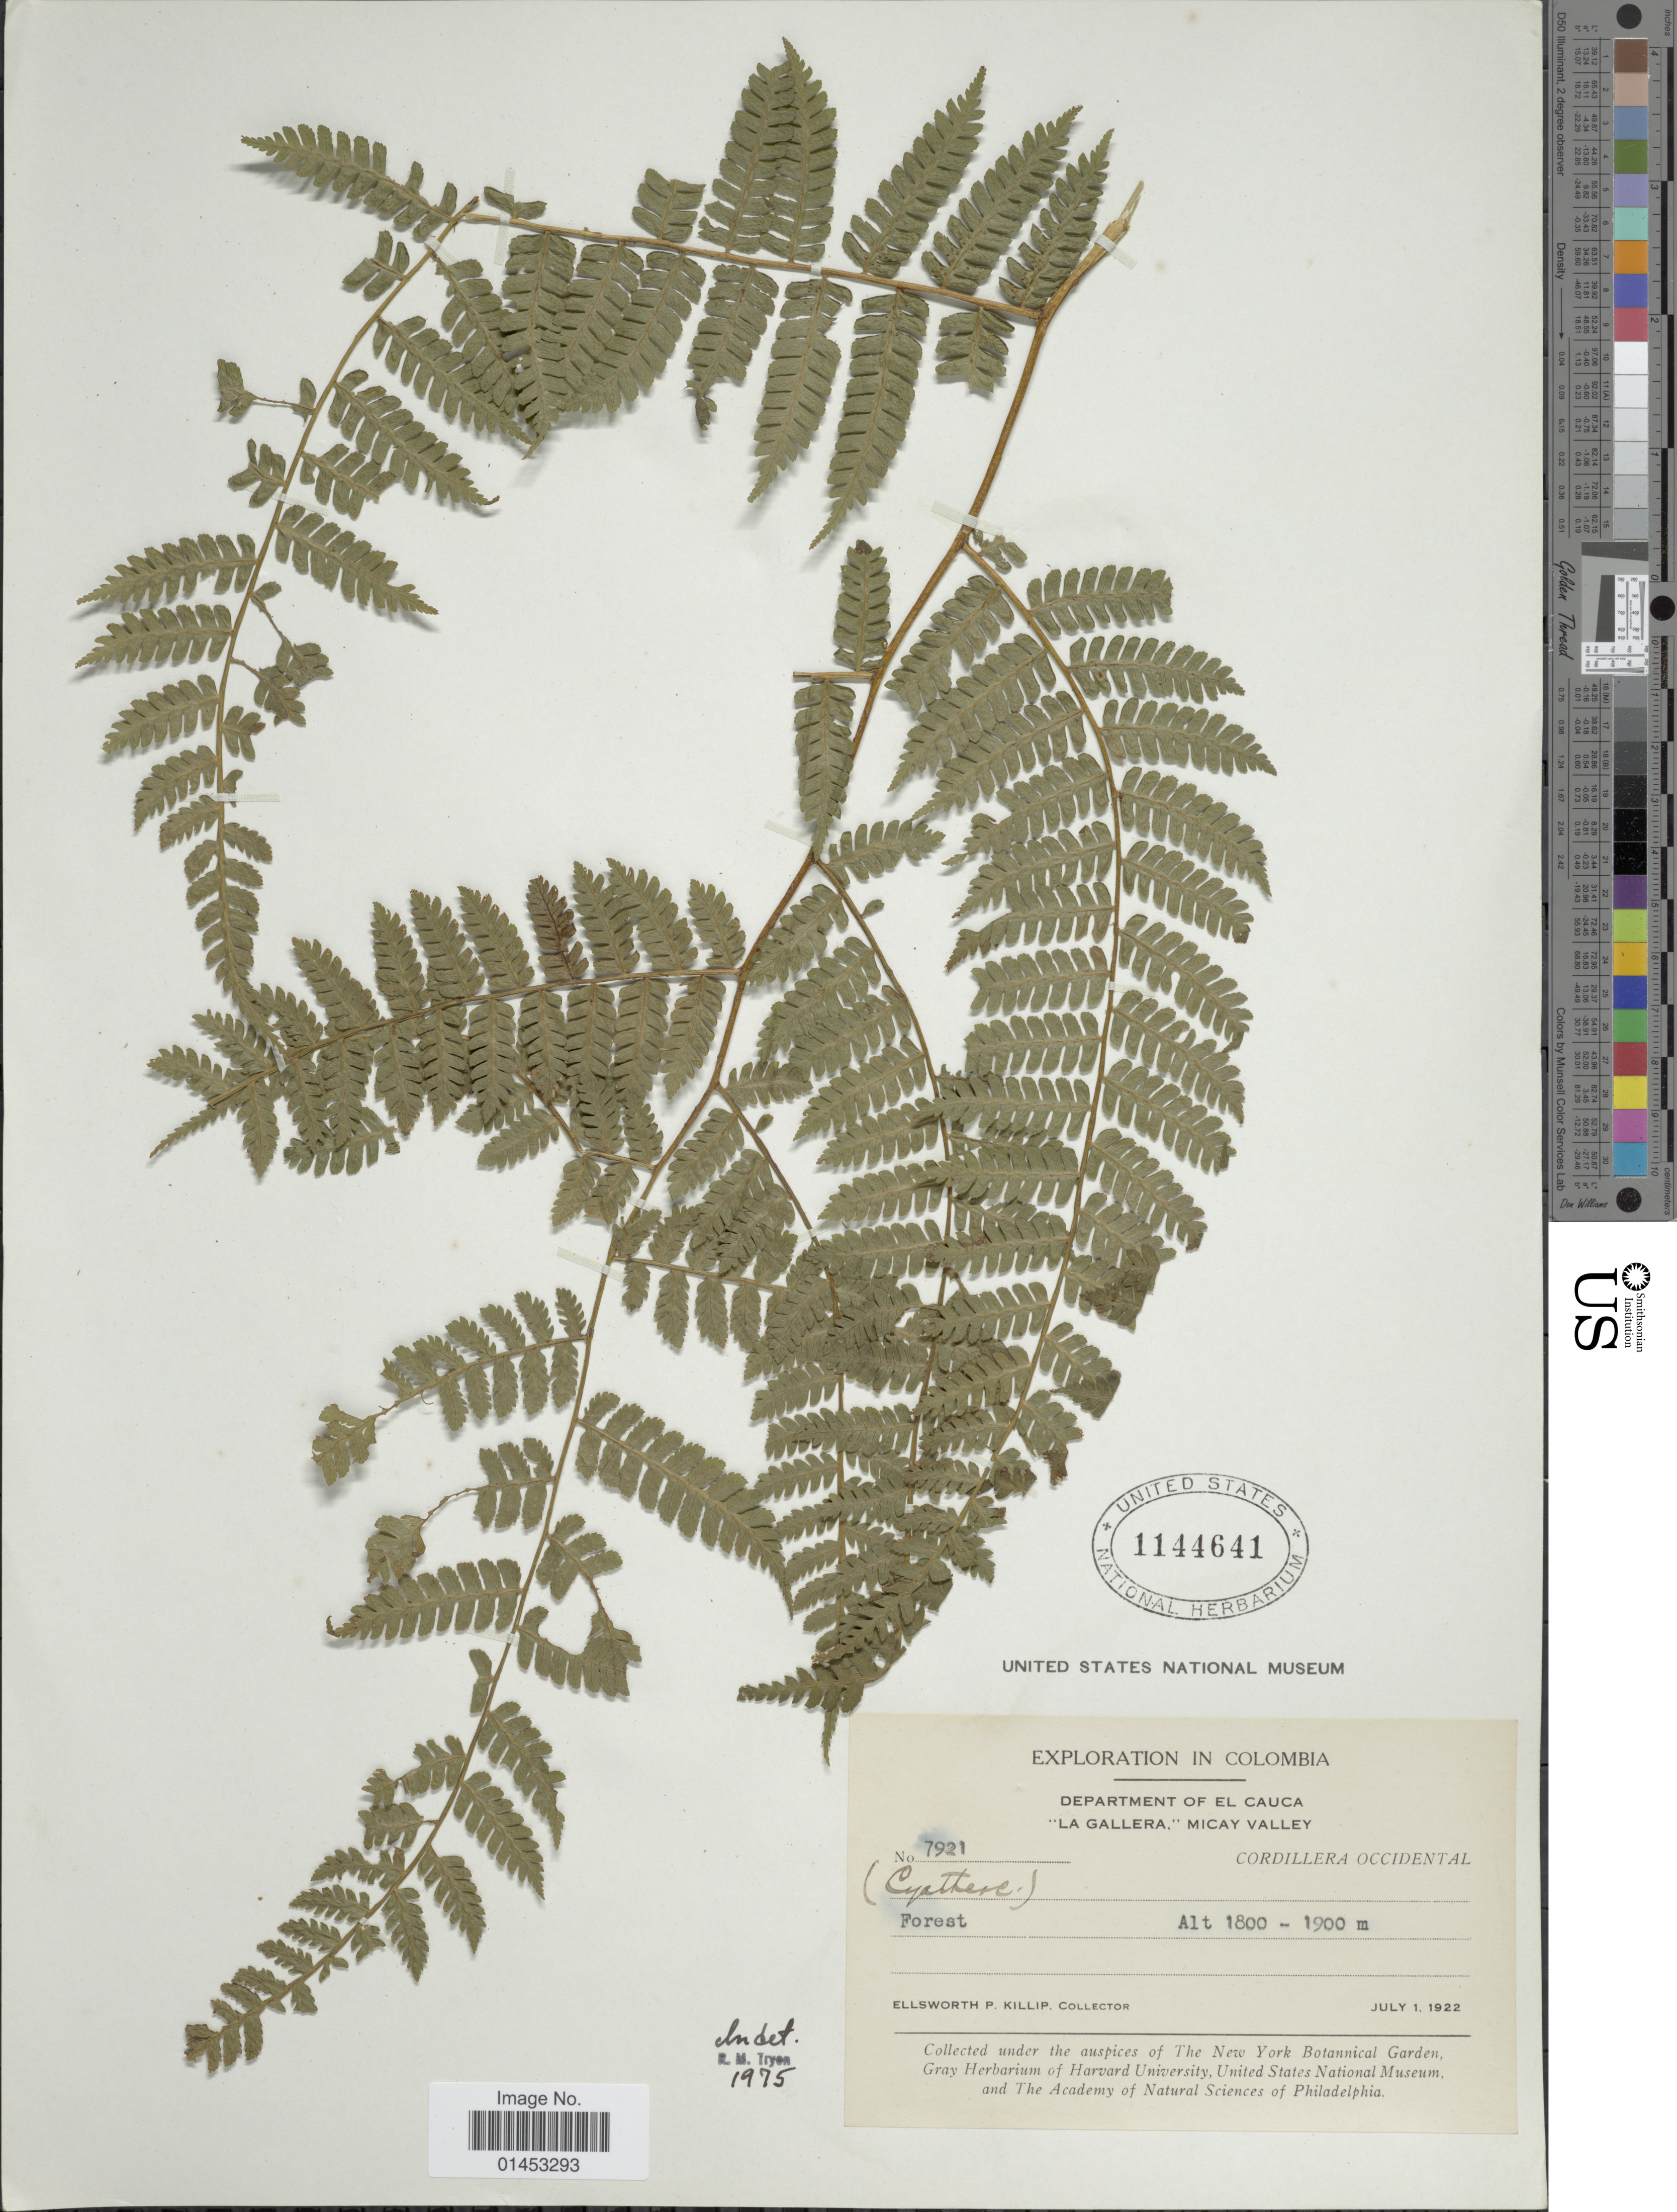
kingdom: Plantae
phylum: Tracheophyta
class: Polypodiopsida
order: Cyatheales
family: Cyatheaceae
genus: Cyathea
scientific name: Cyathea sp.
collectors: E. P. Killip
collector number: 7921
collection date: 1922-07-01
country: Colombia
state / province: Cauca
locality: Department of El Cauca, "la Gallera" Micay valley, cordillera occidental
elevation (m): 1800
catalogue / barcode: US 1144641